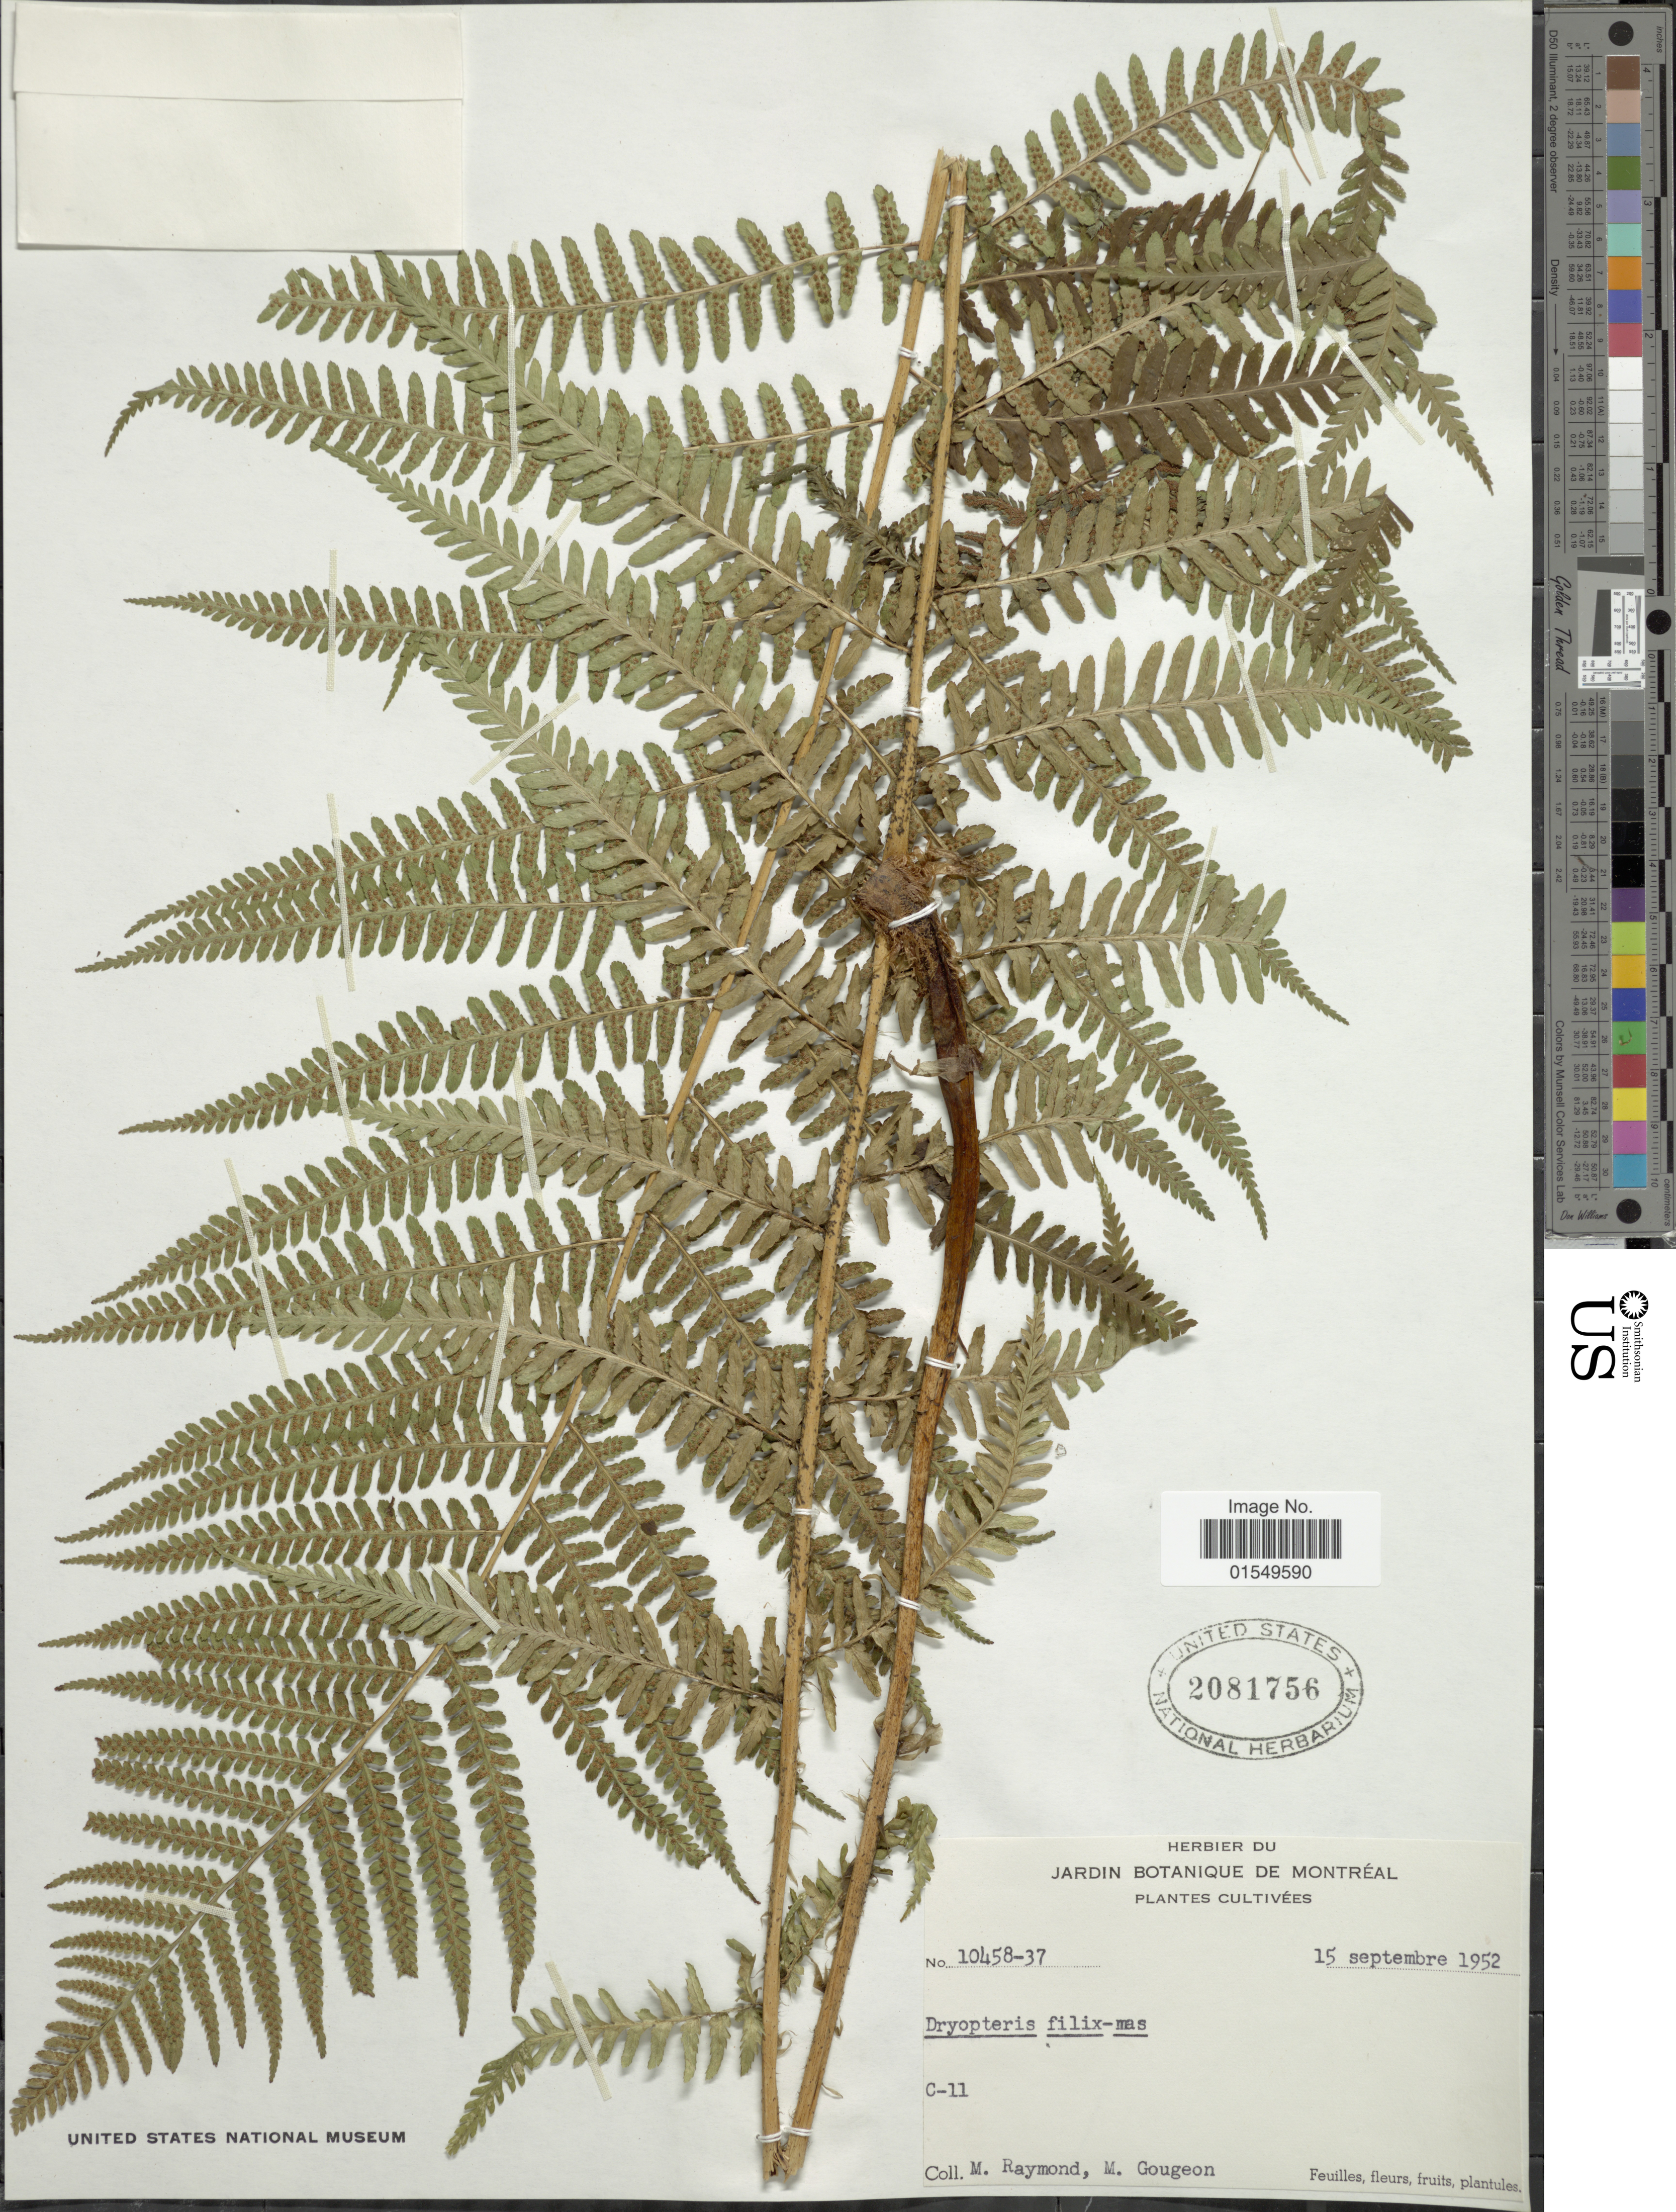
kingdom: Plantae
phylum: Tracheophyta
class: Polypodiopsida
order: Polypodiales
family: Dryopteridaceae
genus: Dryopteris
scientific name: Dryopteris filix-mas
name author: (L.) Schott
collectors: M. Raymond & M. Gougeon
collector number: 10458-37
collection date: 1952-09-15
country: Canada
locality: C-11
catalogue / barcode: US 2081756